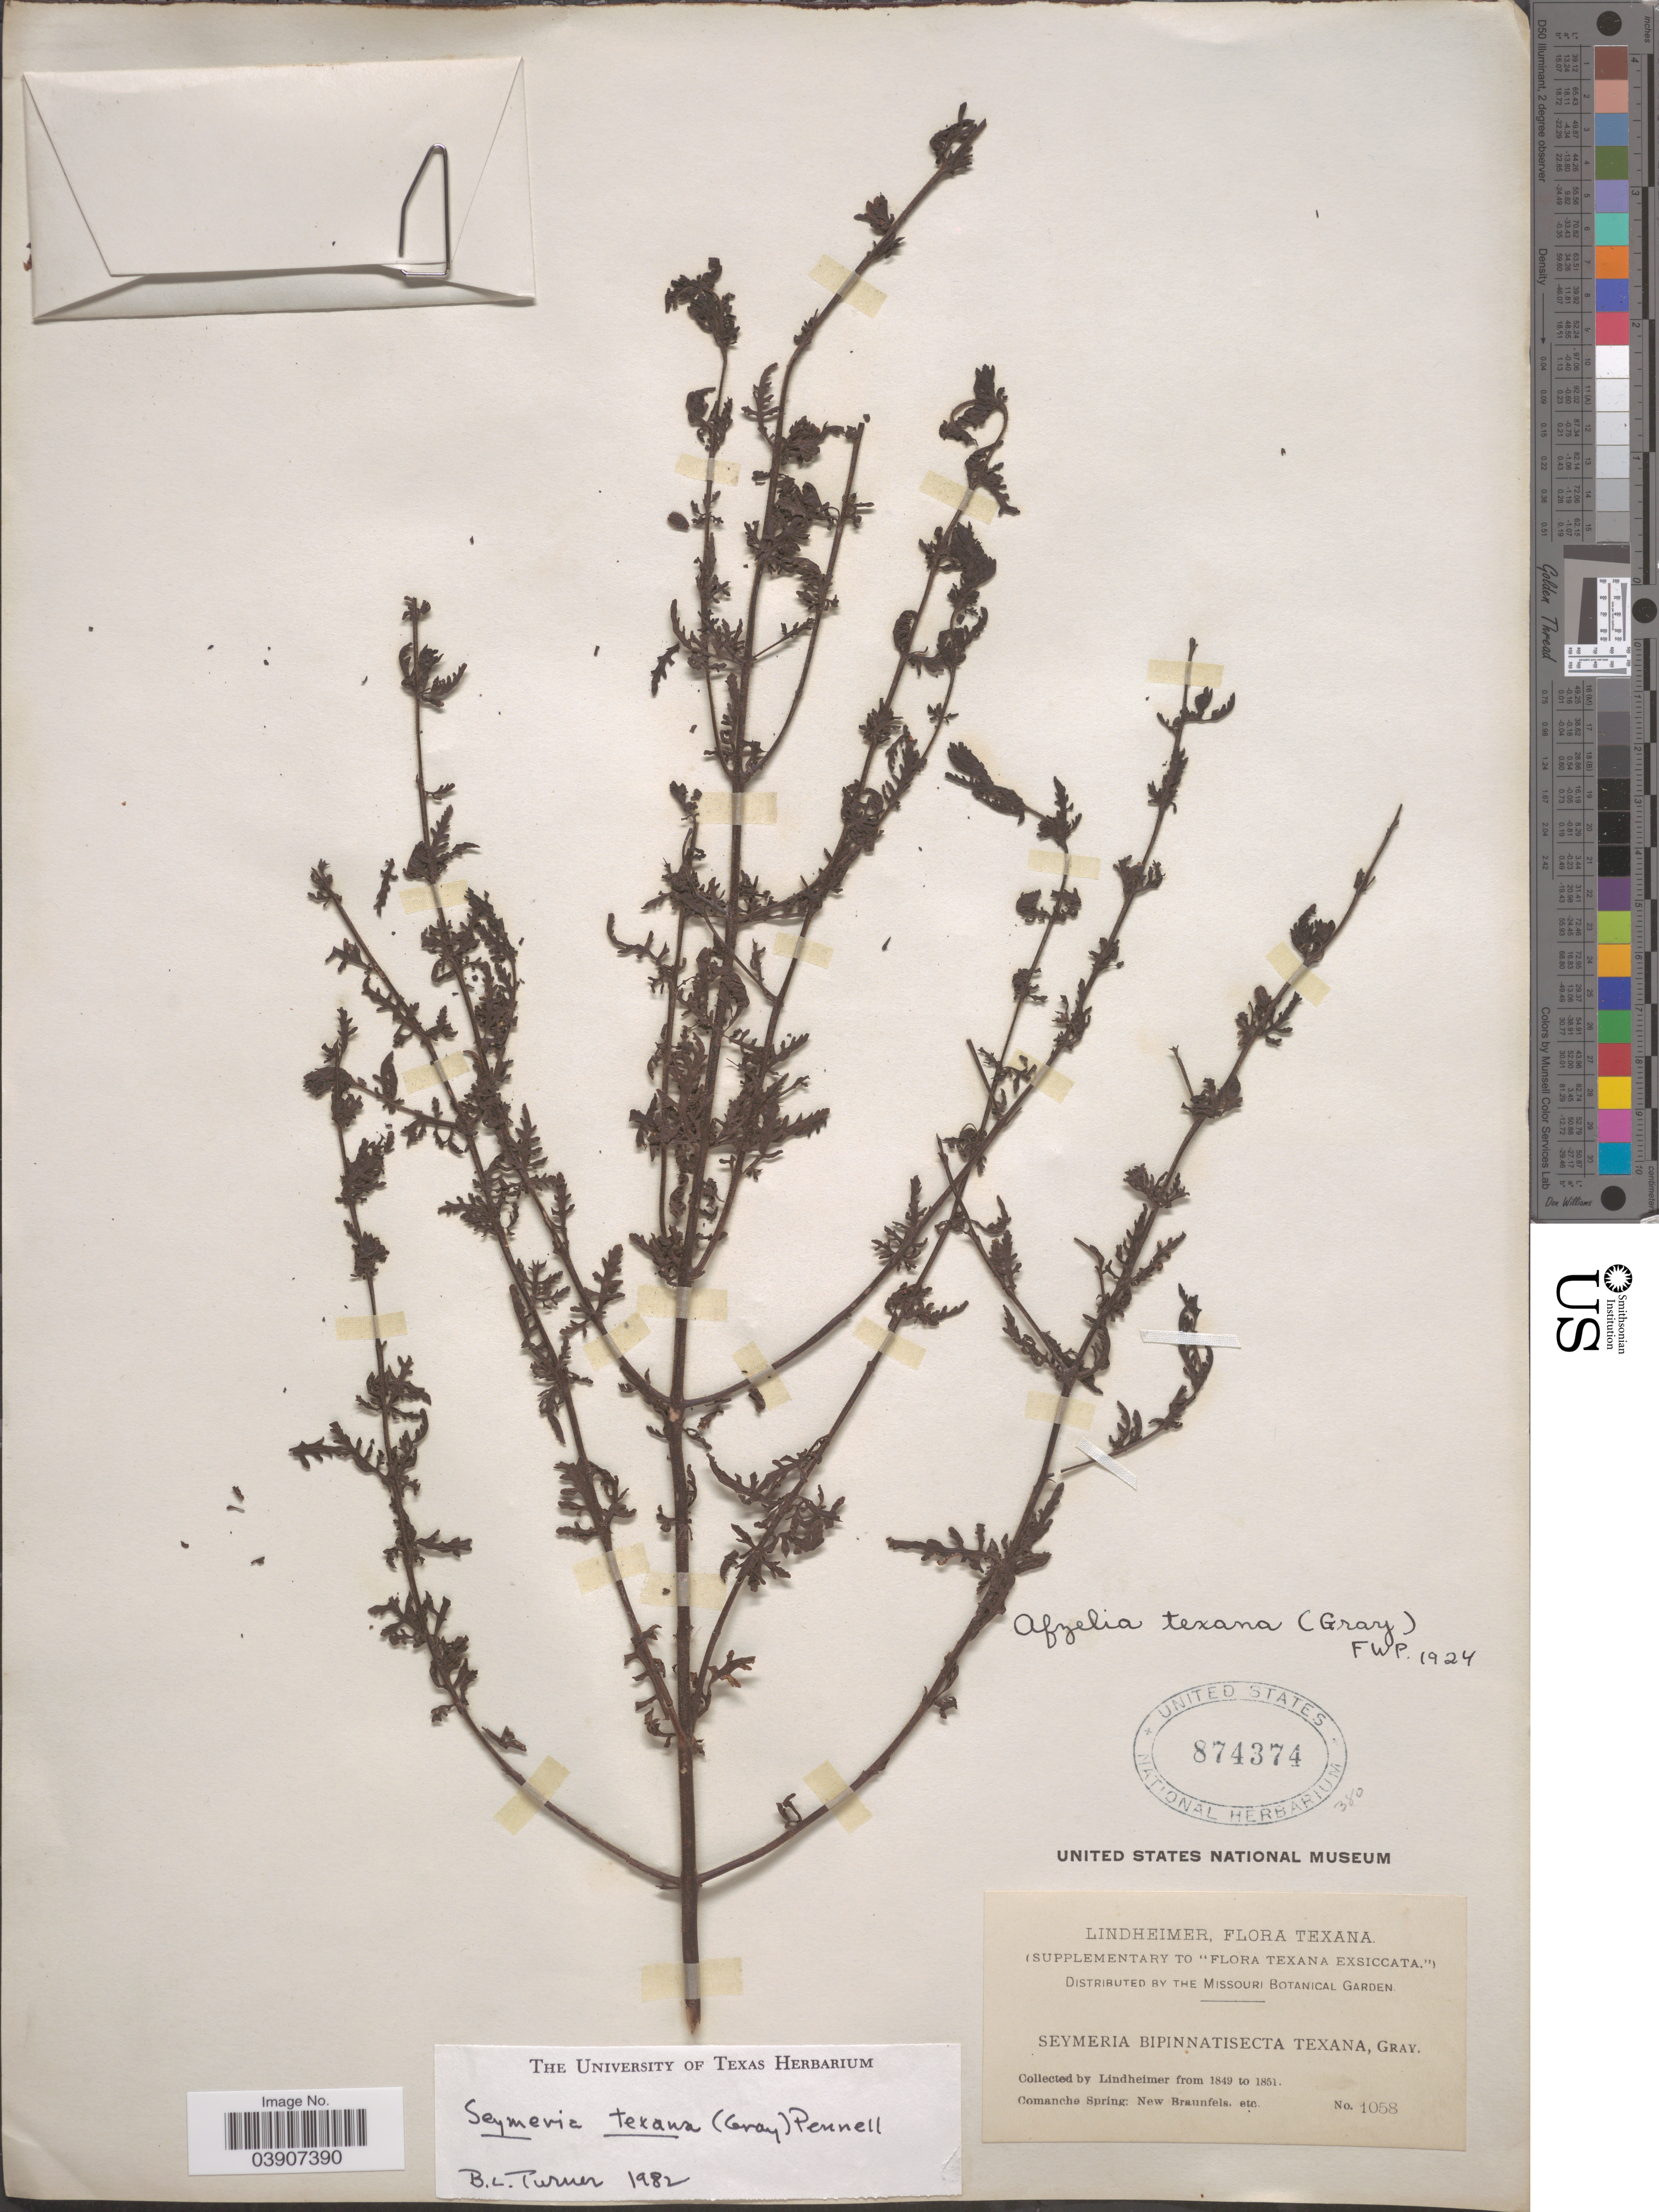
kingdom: Plantae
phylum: Tracheophyta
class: Magnoliopsida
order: Lamiales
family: Orobanchaceae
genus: Seymeria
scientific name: Seymeria texana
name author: (A. Gray) Standl.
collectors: -. Lindheimer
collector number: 1058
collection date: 1849/1851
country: United States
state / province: Texas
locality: Comanche Spring: New Brannfels.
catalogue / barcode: US 874374